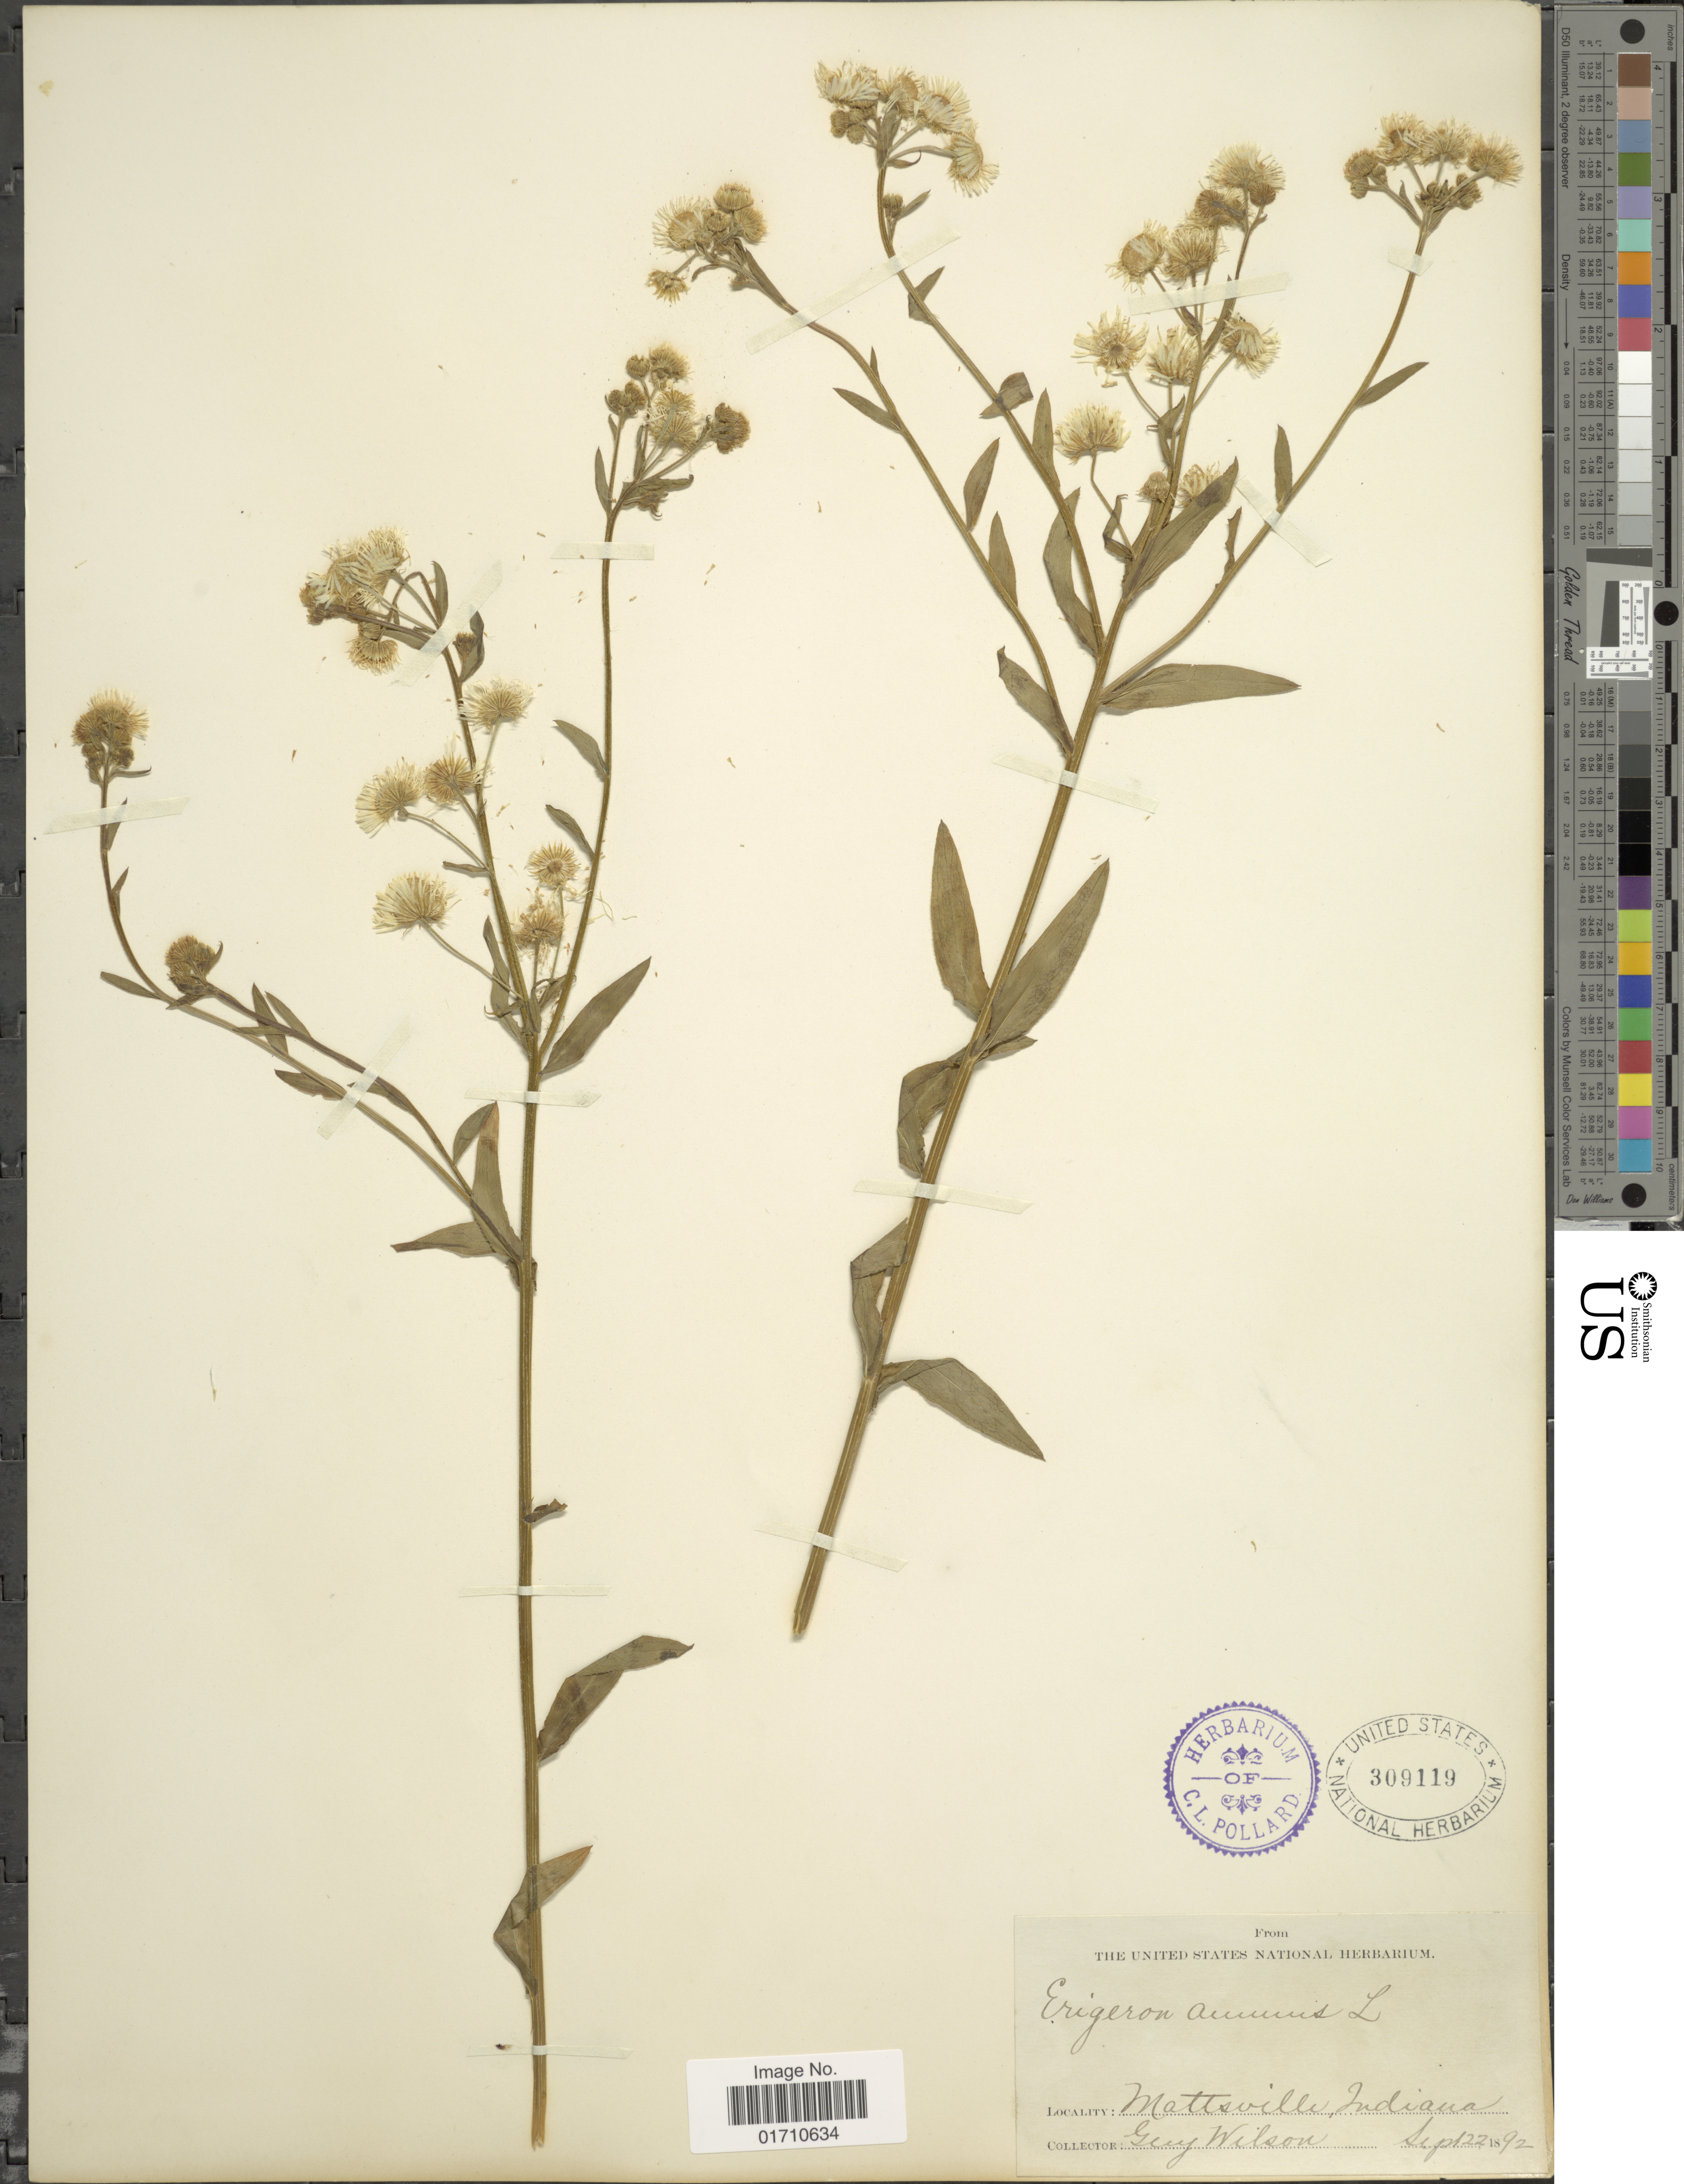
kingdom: Plantae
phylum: Tracheophyta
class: Magnoliopsida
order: Asterales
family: Asteraceae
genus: Erigeron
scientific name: Erigeron annuus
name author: (L.) Pers.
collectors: G. Wilson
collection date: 1892-09-22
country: United States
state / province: Indiana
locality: Matssville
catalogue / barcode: US 309119